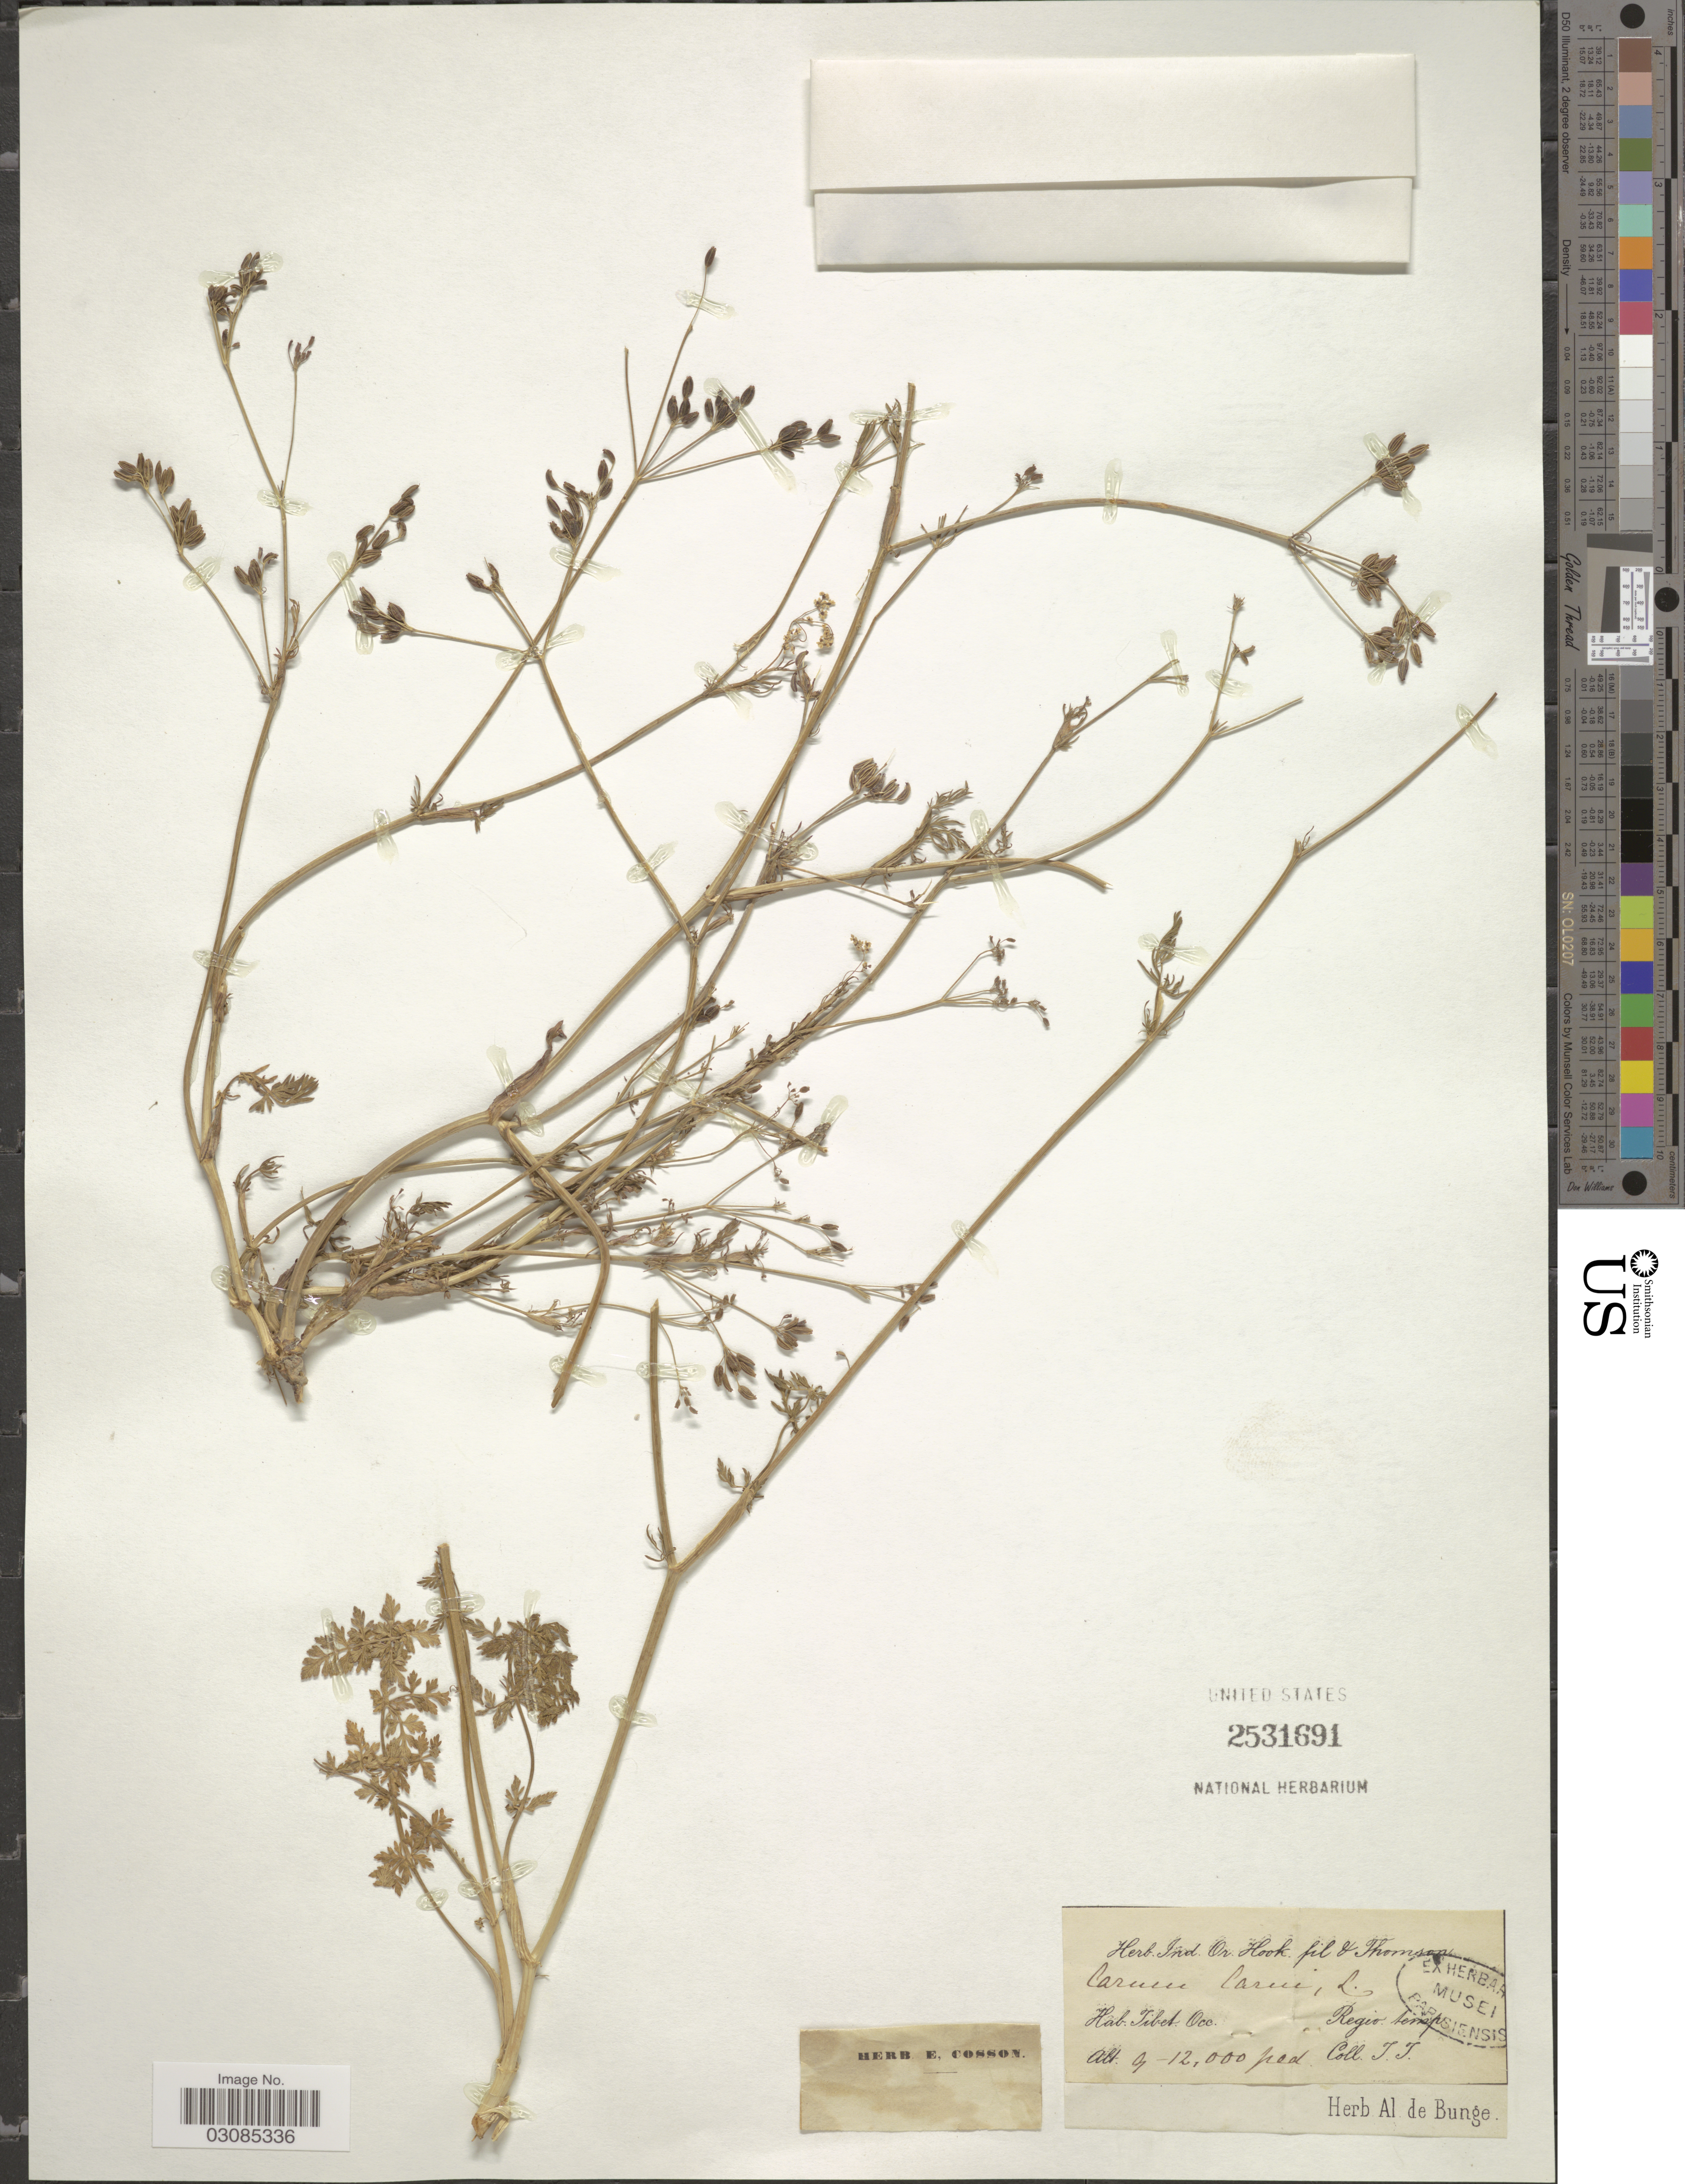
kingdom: Plantae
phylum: Tracheophyta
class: Magnoliopsida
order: Apiales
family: Apiaceae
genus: Carum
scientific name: Carum carvi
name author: L.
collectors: T. Thomson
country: China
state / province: Xizang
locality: Tibet. Occ.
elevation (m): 2743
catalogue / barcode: US 2531691